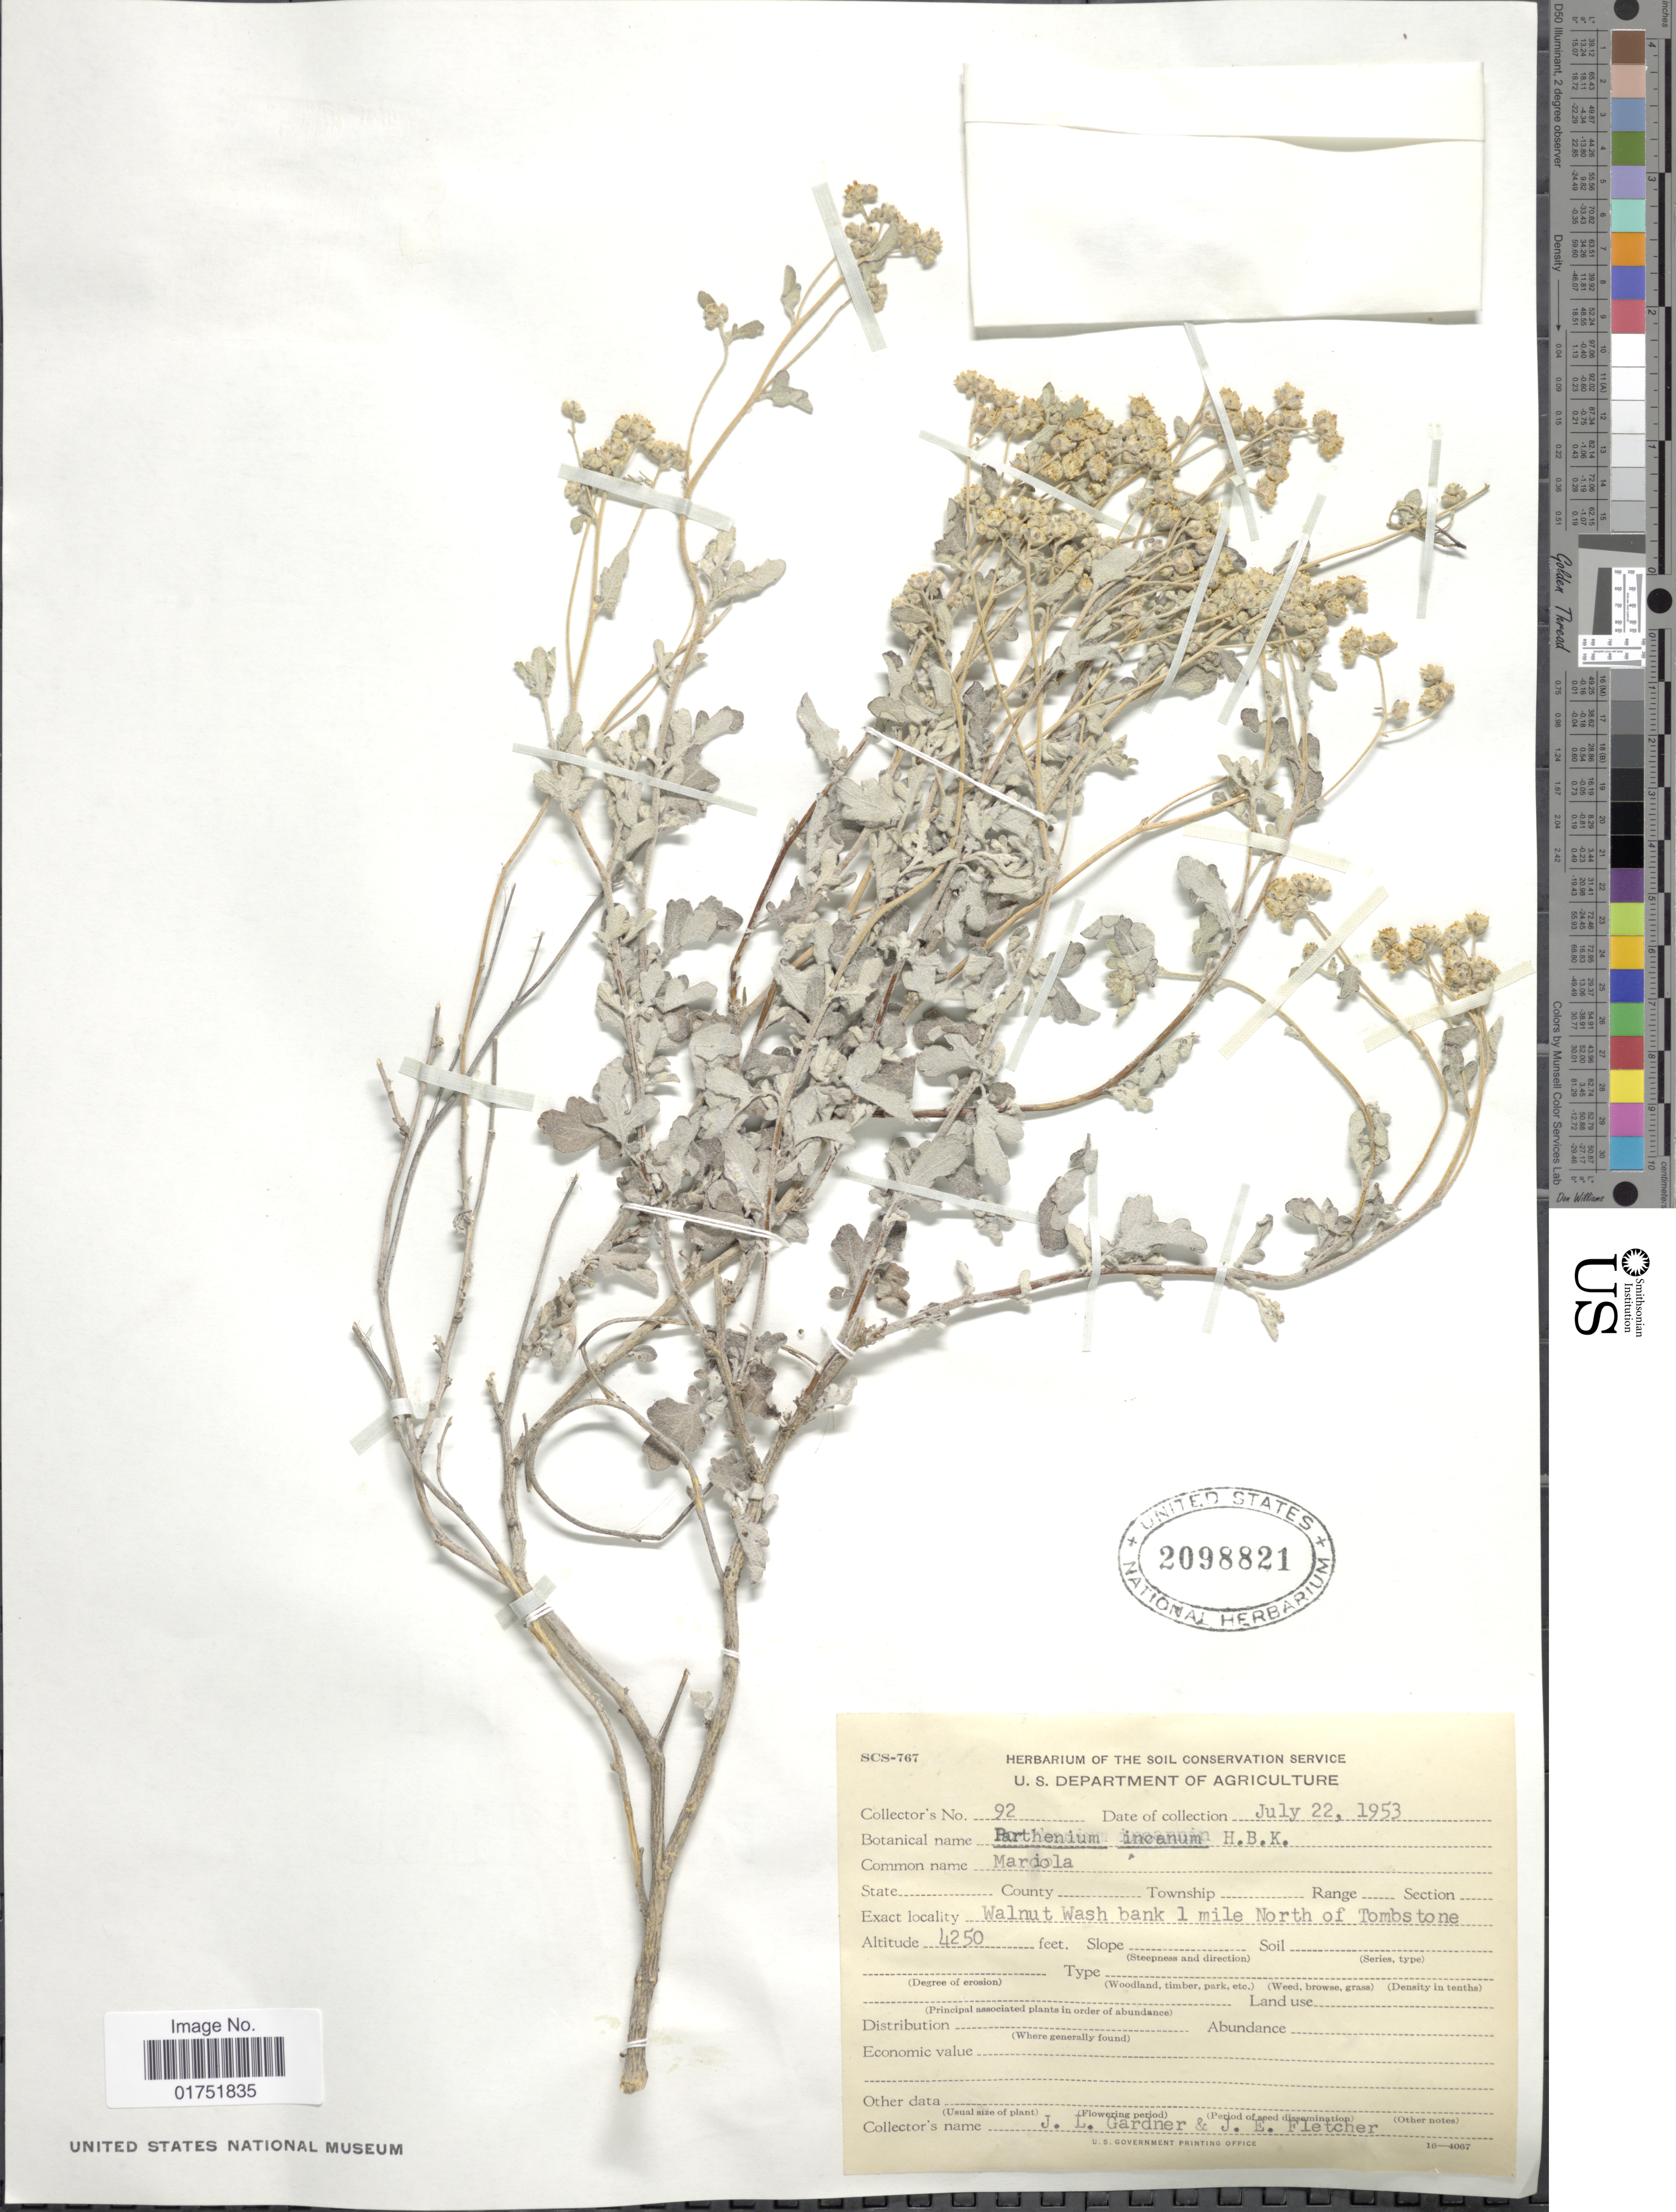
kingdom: Plantae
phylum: Tracheophyta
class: Magnoliopsida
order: Asterales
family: Asteraceae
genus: Parthenium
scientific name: Parthenium incanum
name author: Kunth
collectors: J. L. Gardner & J. Fletcher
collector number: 92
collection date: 1953-07-22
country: United States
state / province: Arizona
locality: Walnut Wash bank 1 mile North of Tombstone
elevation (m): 1295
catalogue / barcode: US 2098821